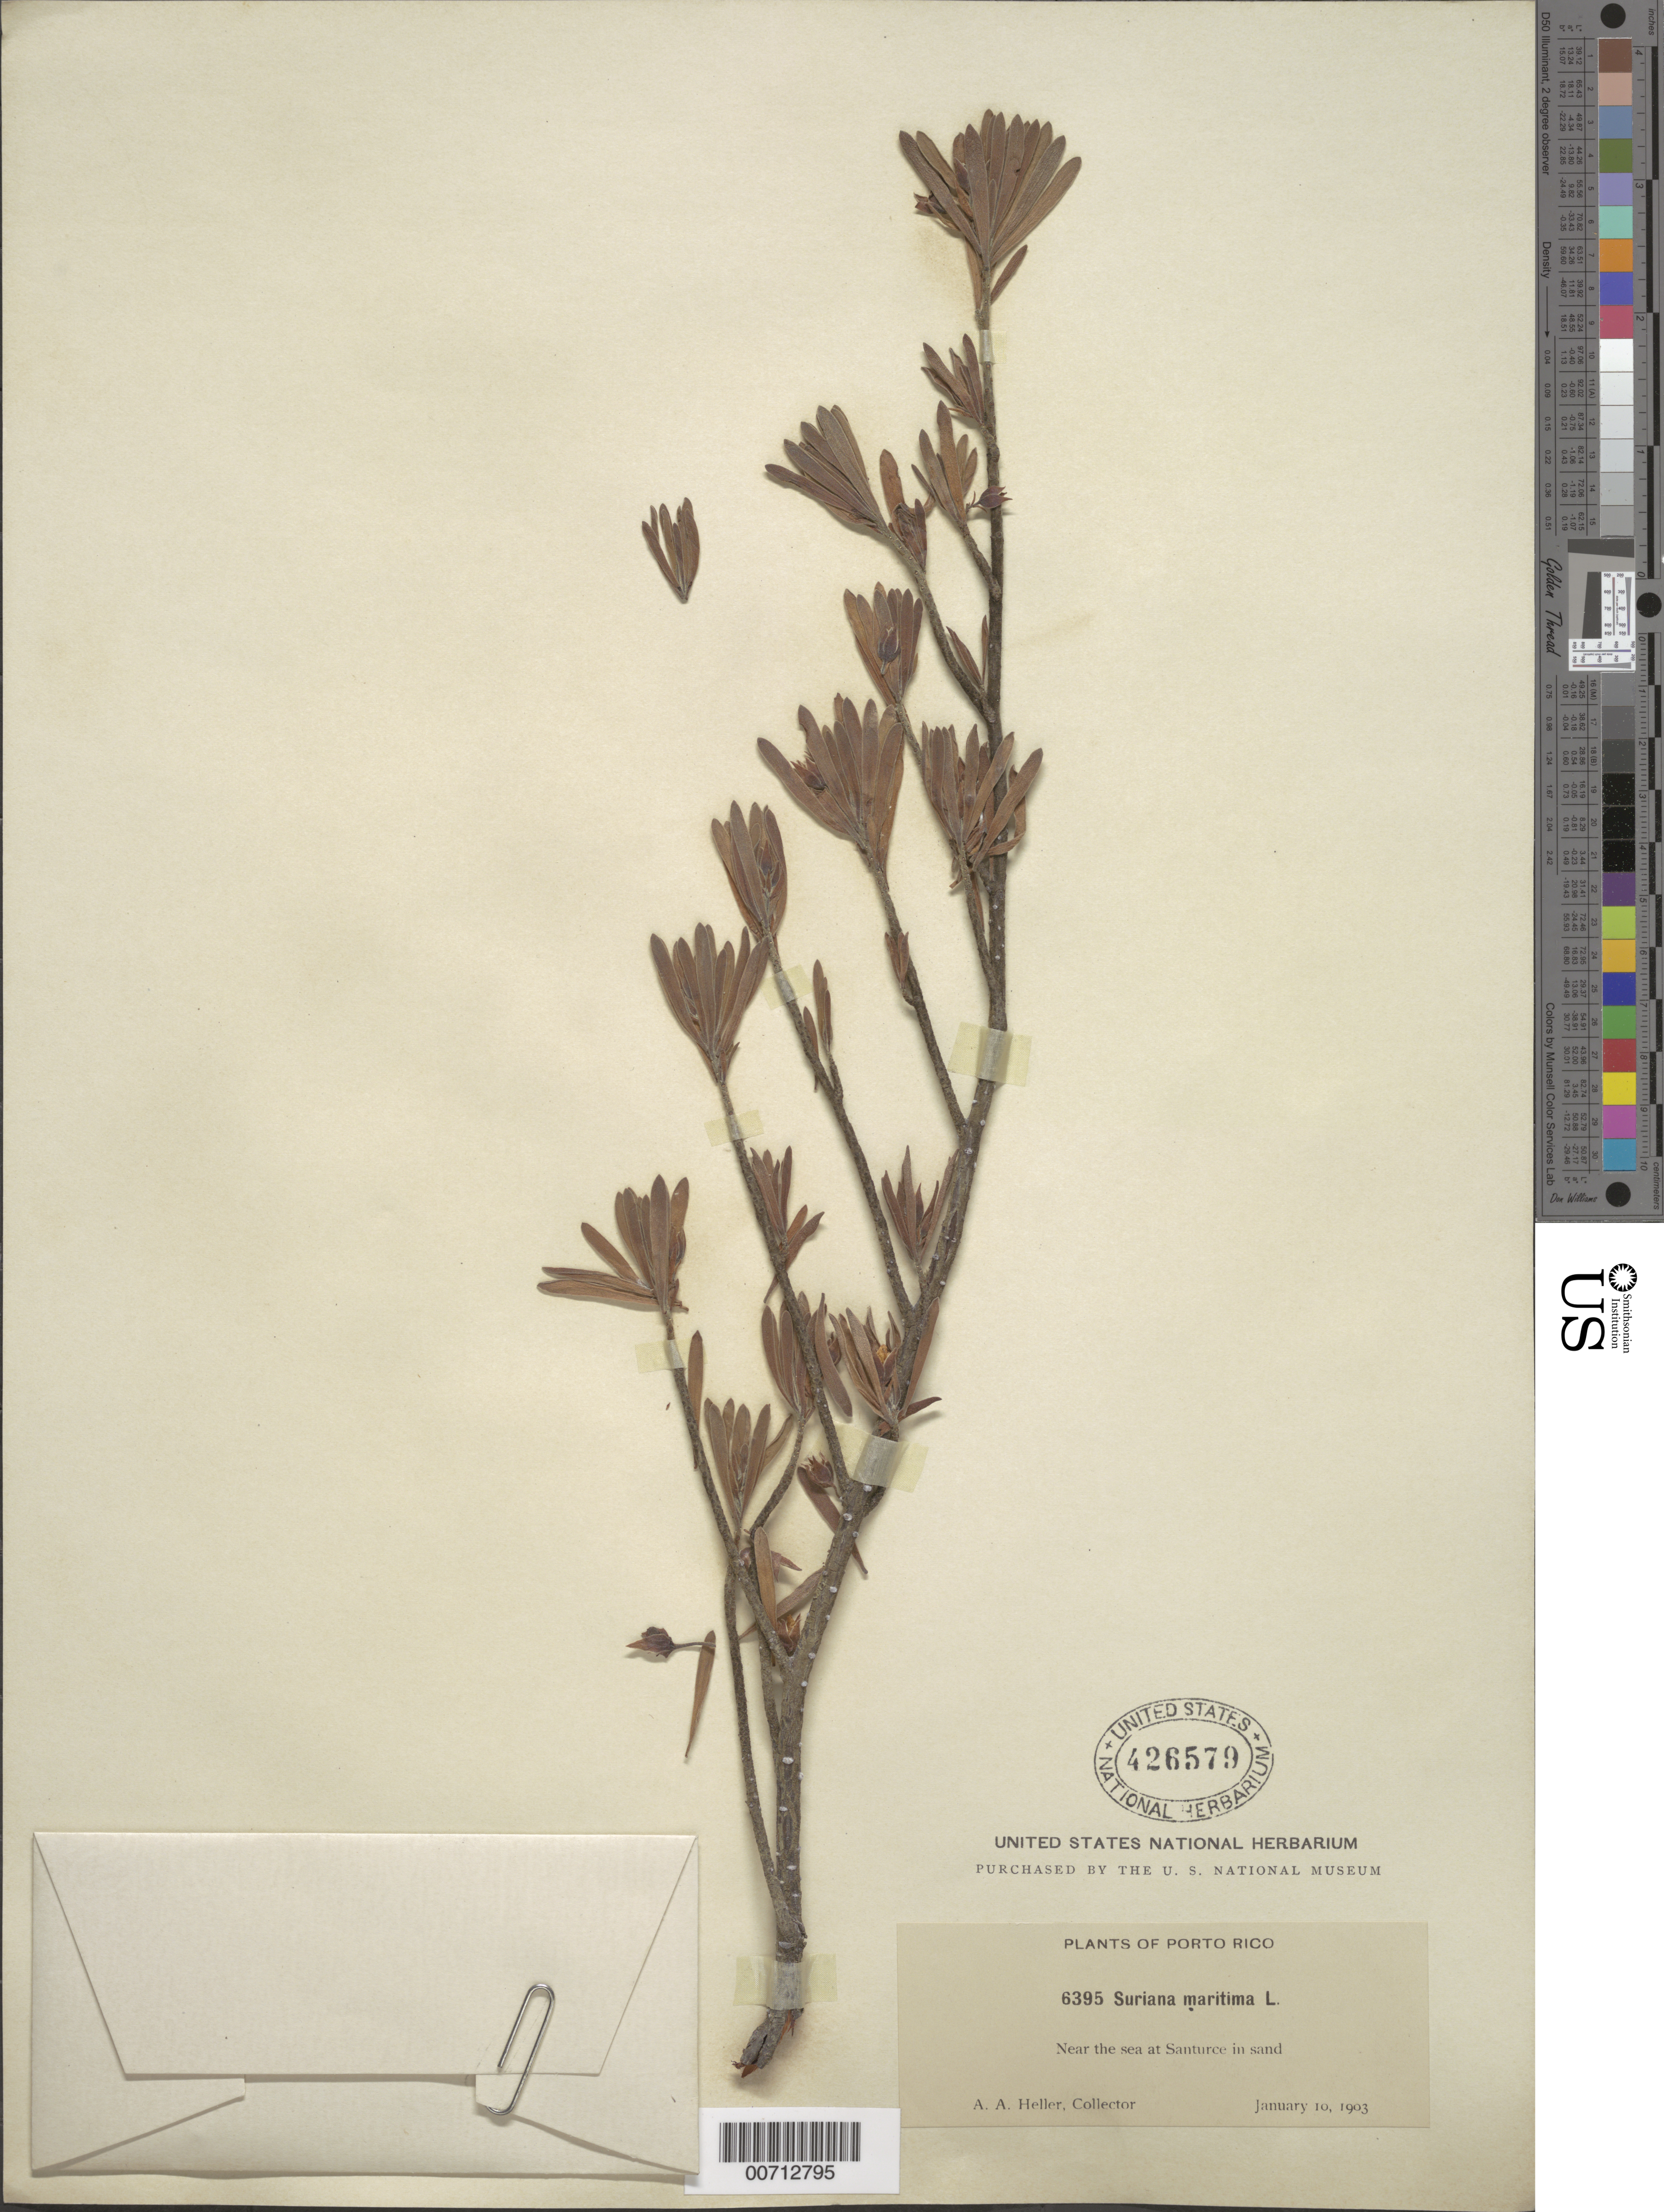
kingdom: Plantae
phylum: Tracheophyta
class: Magnoliopsida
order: Fabales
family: Surianaceae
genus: Suriana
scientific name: Suriana maritima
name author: L.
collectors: A. A. Heller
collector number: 6395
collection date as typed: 10 Jan 1903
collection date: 1903-01-10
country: Puerto Rico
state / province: Santurce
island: Greater Antilles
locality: Near the sea at Santurce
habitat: In sand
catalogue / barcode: US 426579